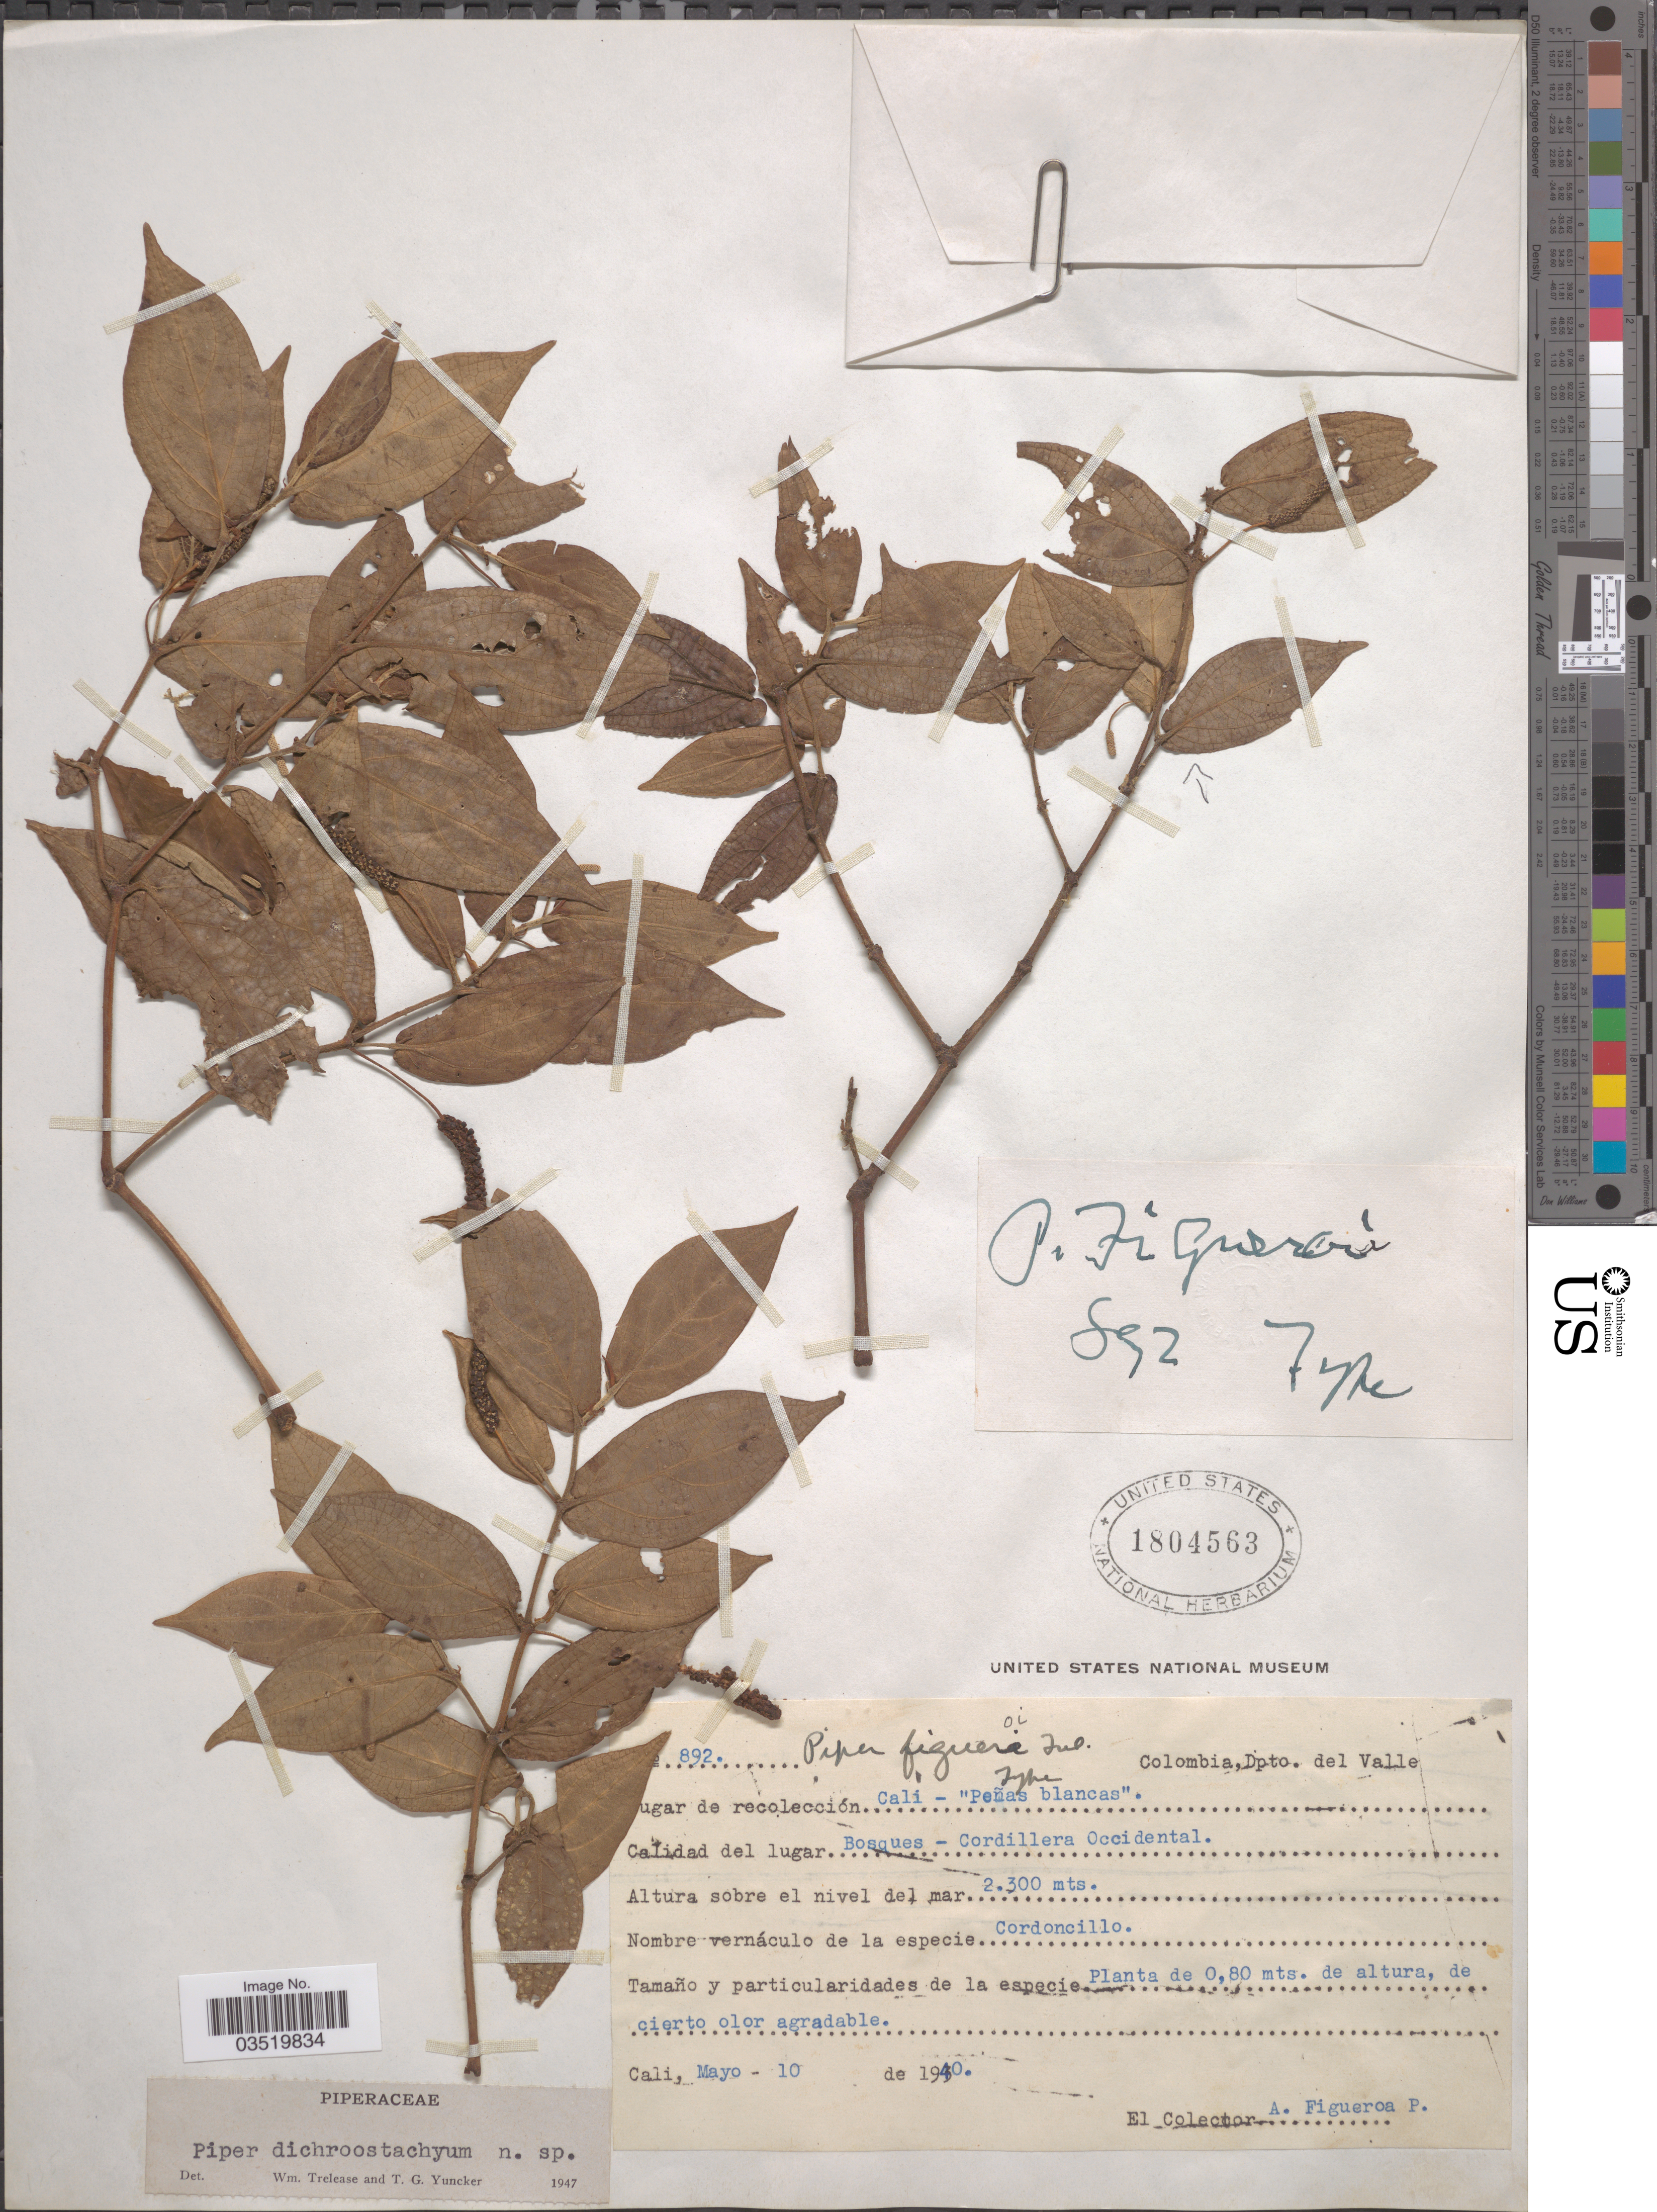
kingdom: Plantae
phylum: Tracheophyta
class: Magnoliopsida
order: Piperales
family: Piperaceae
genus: Piper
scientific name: Piper dichroostachyum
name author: Trel. & Yunck.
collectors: A. Figueroa P.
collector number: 892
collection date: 1940-05-10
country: Colombia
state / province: Valle del Cauca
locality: Dpto. del Valle. Cali - "Peñas blancas". Bosques - Cordillera Occidental.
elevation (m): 2300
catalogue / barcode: US 1804563